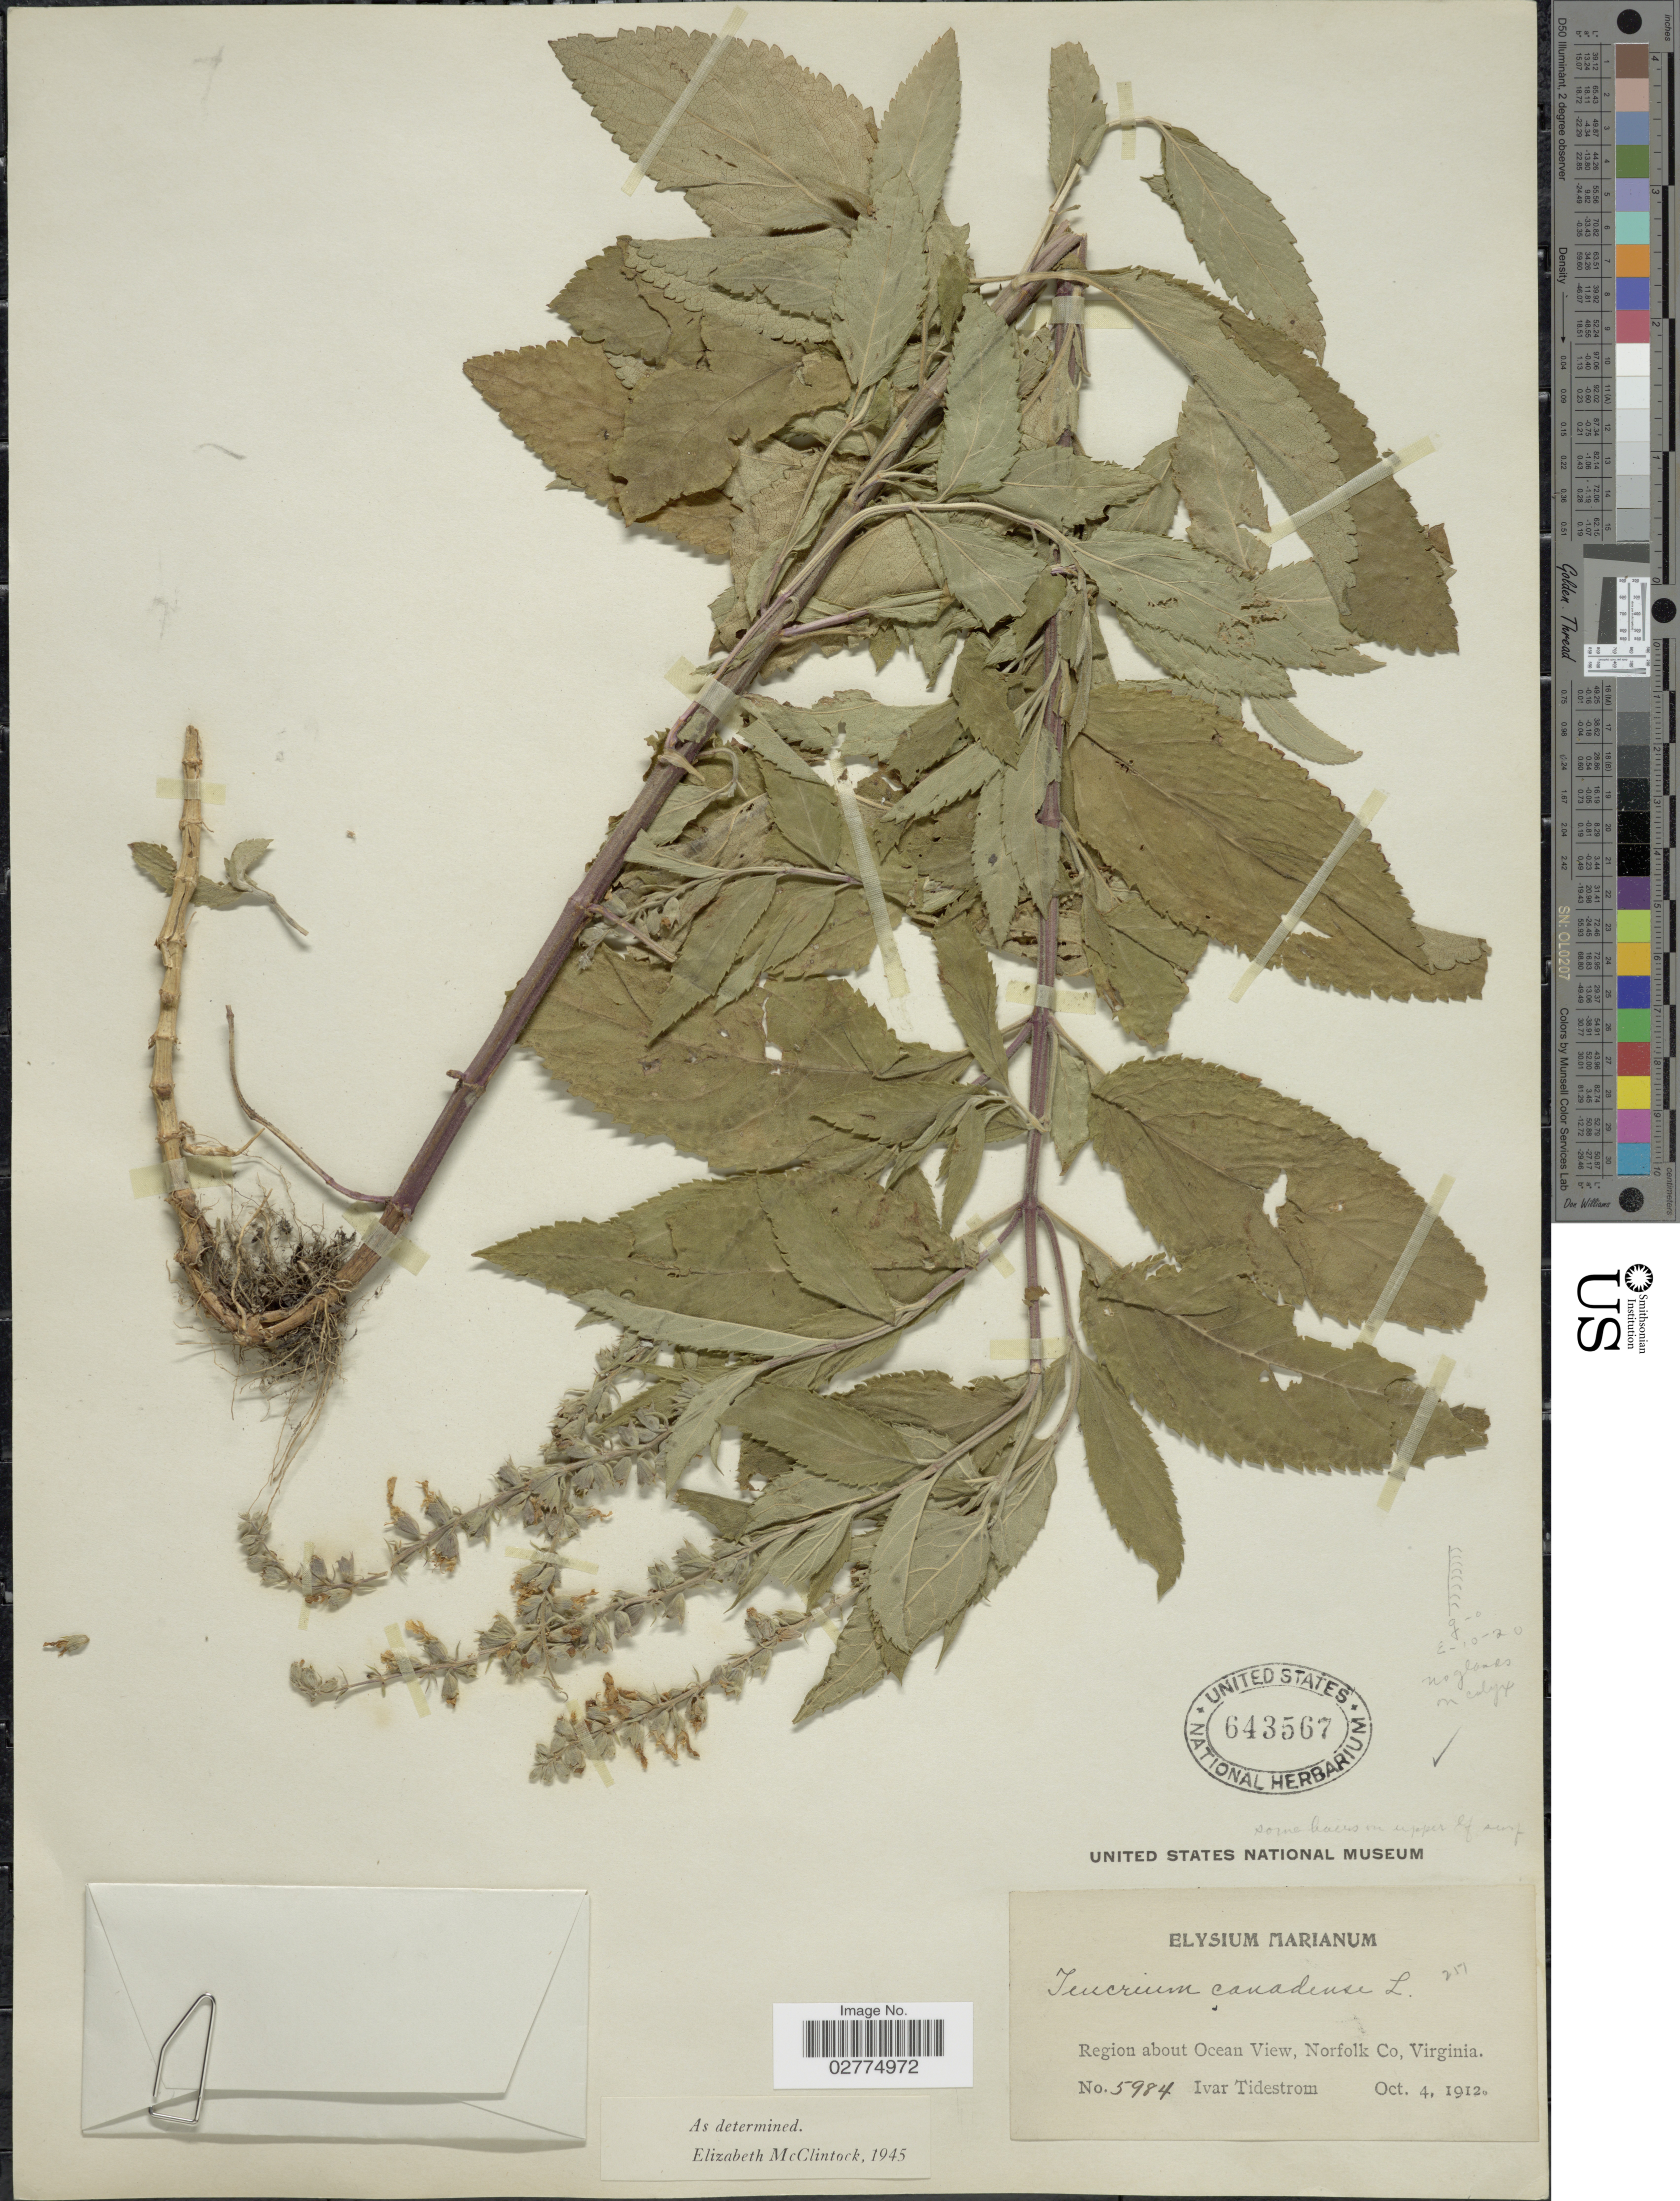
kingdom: Plantae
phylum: Tracheophyta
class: Magnoliopsida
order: Lamiales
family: Lamiaceae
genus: Teucrium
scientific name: Teucrium canadense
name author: L.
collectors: I. F. Tidestrom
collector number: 5984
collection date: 1912-10-04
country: United States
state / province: Virginia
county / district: City of Norfolk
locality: Region about Ocean View, Norfolk Co.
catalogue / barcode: US 643567